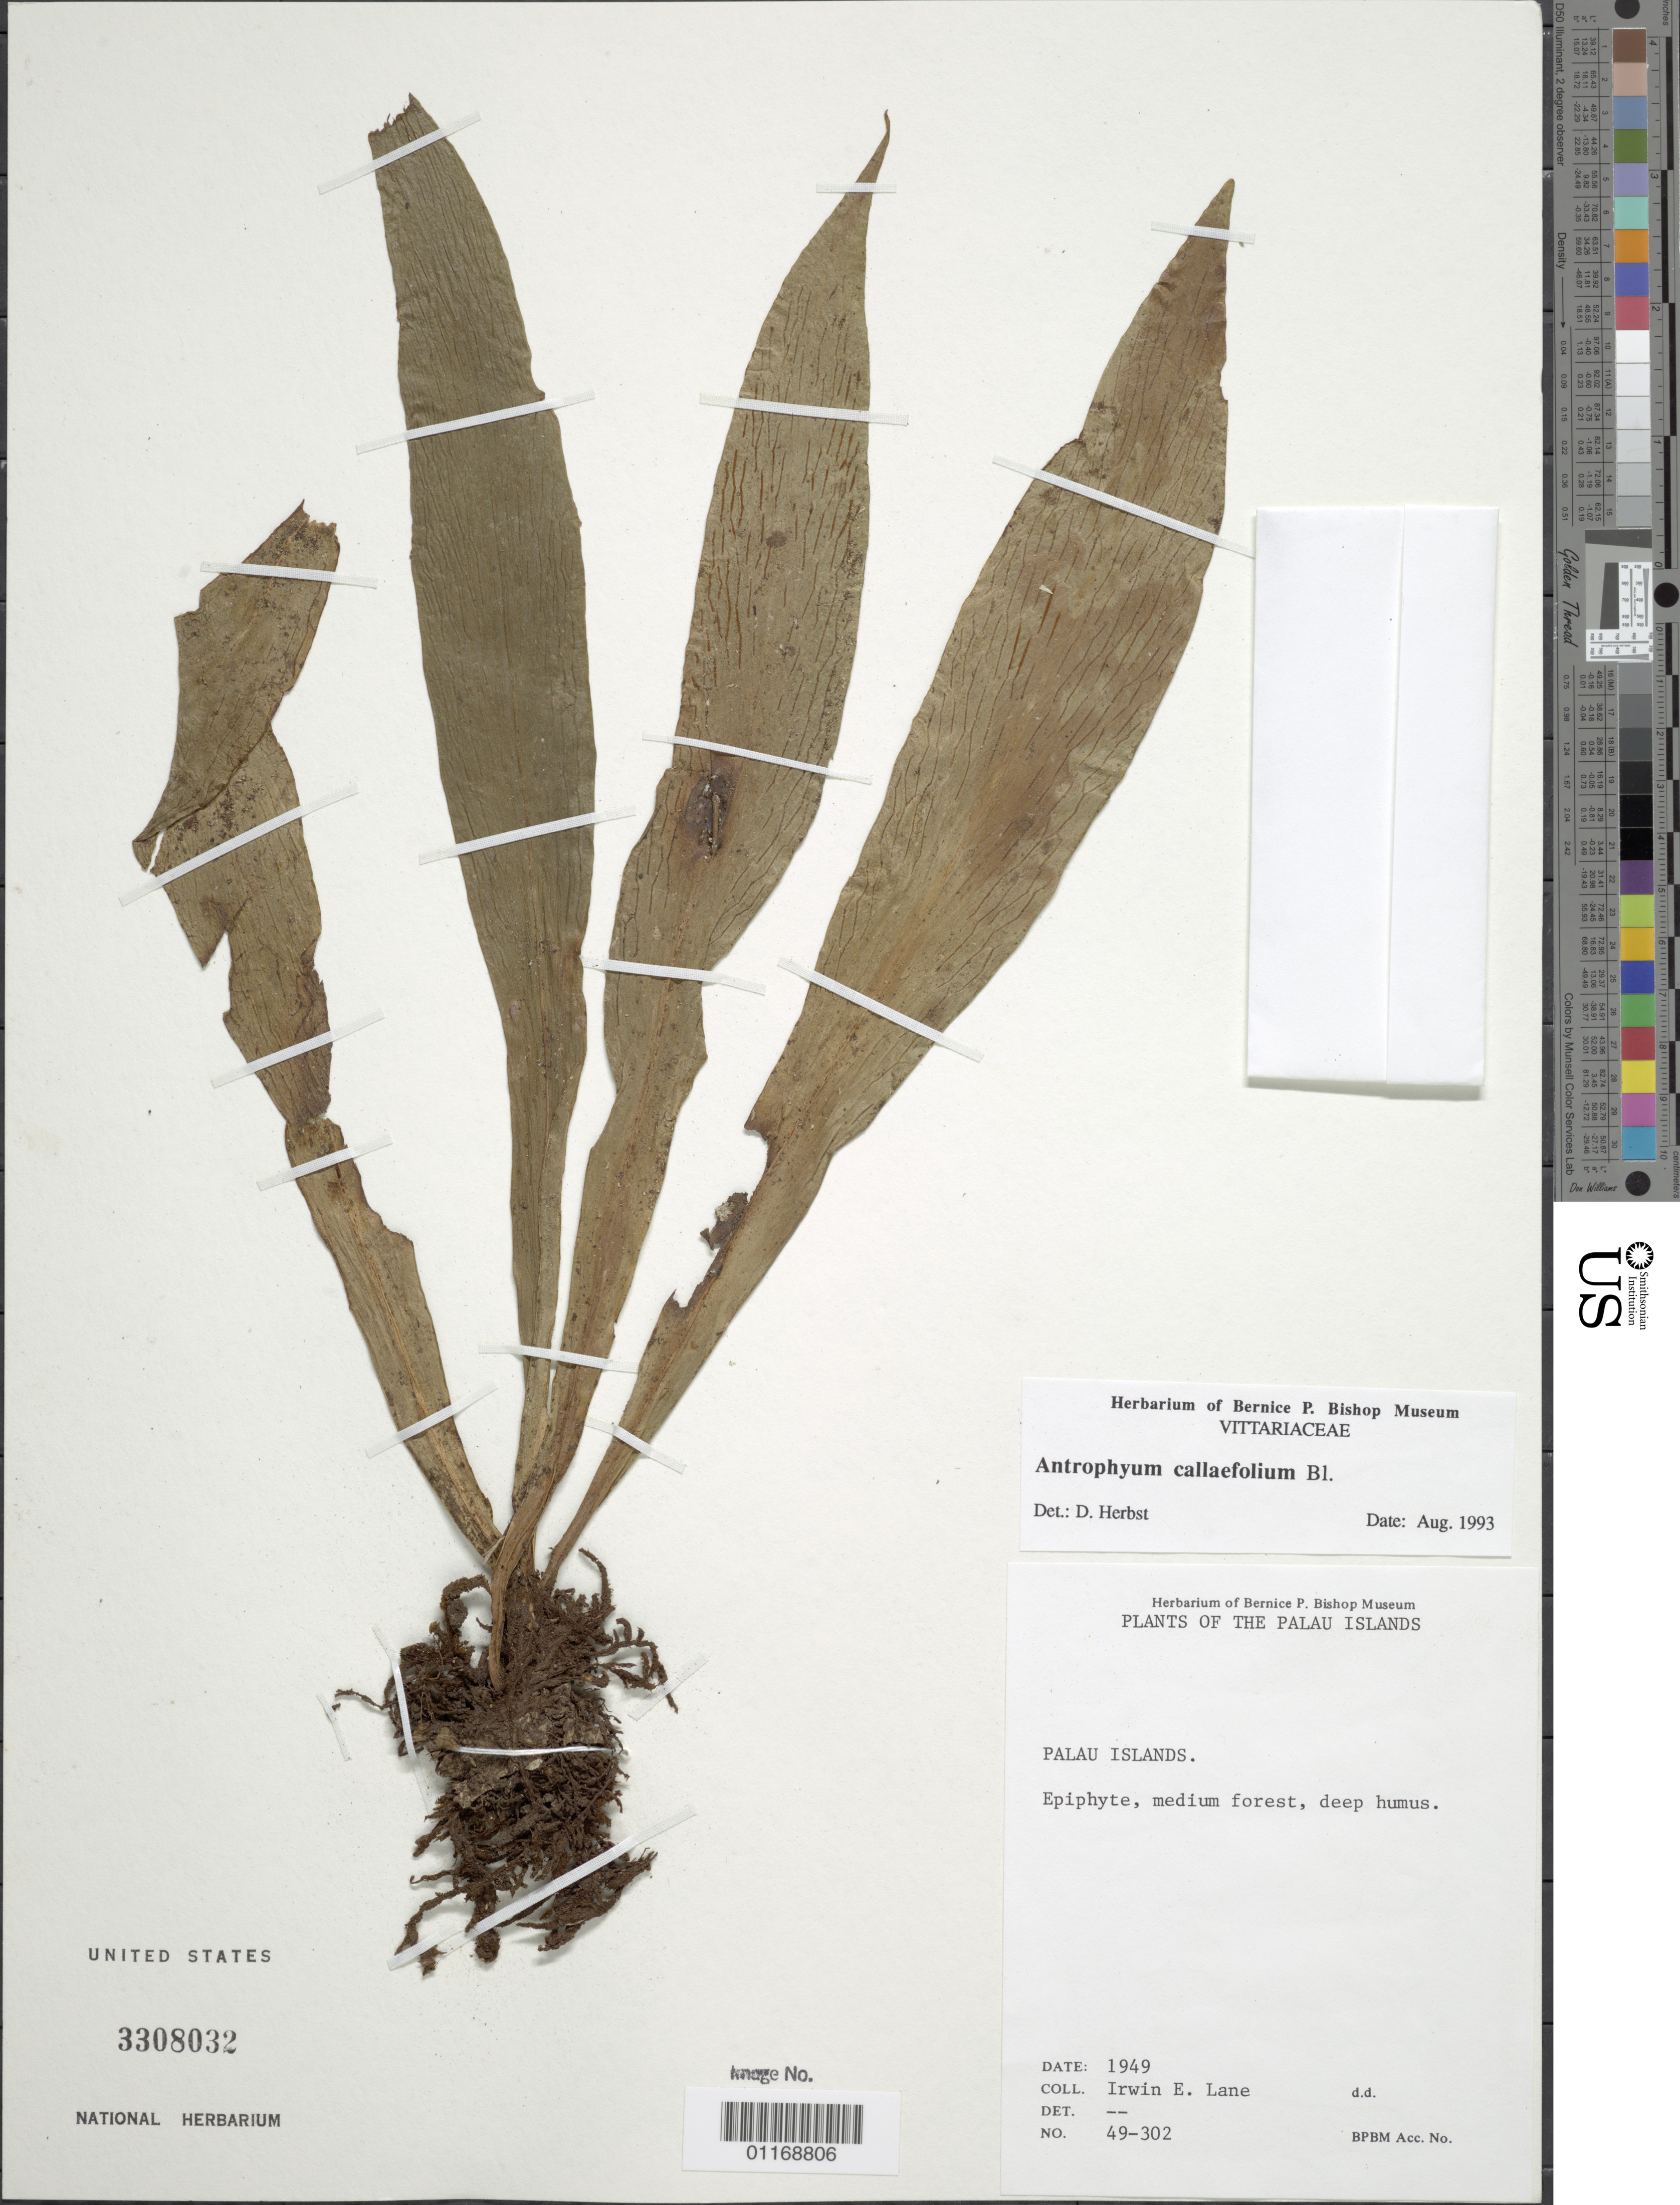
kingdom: Plantae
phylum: Tracheophyta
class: Polypodiopsida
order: Polypodiales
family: Pteridaceae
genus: Antrophyum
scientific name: Antrophyum callifolium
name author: Blume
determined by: Herbst, D.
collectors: I. Lane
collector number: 49-302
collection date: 1949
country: Palau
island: Belau [Palau] Is.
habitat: Medium forest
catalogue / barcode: US 33080032